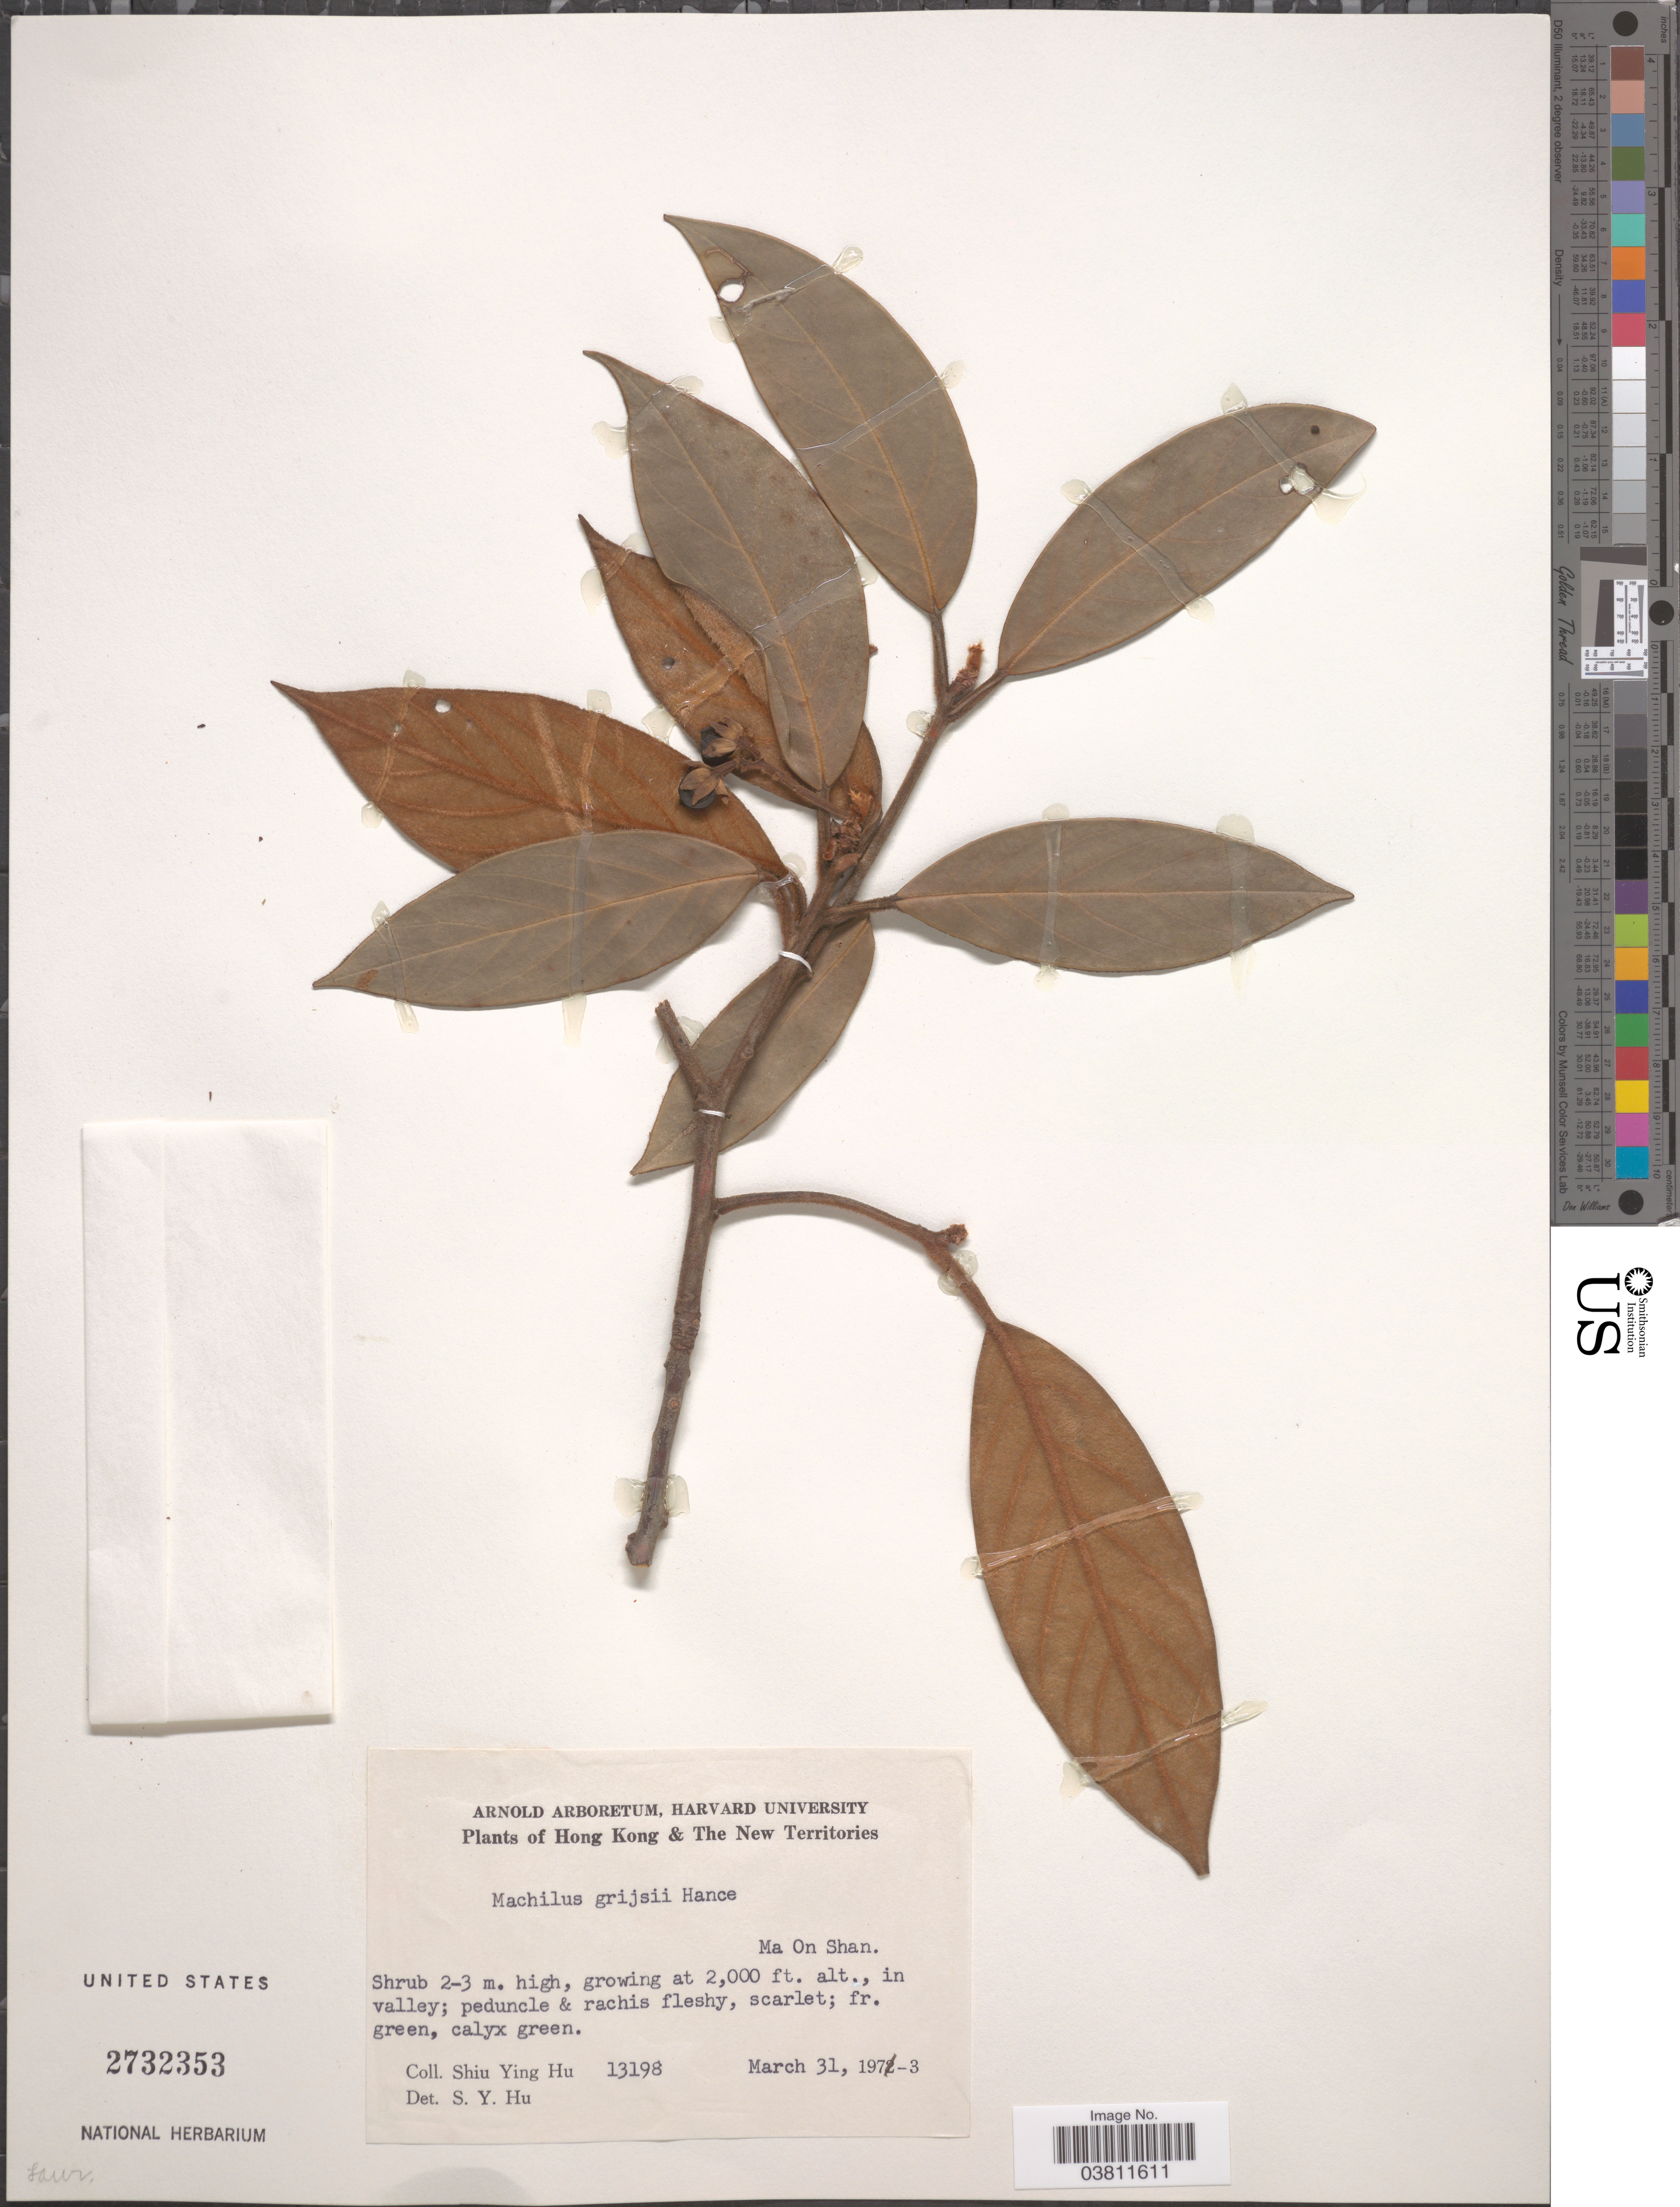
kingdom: Plantae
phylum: Tracheophyta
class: Magnoliopsida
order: Laurales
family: Lauraceae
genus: Machilus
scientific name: Machilus grijsii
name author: Hance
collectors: S. Y. Hu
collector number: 13198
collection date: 1973-03-31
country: China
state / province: Hong Kong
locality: The New Territories. Ma On Shan.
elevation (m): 610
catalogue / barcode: US 2732353